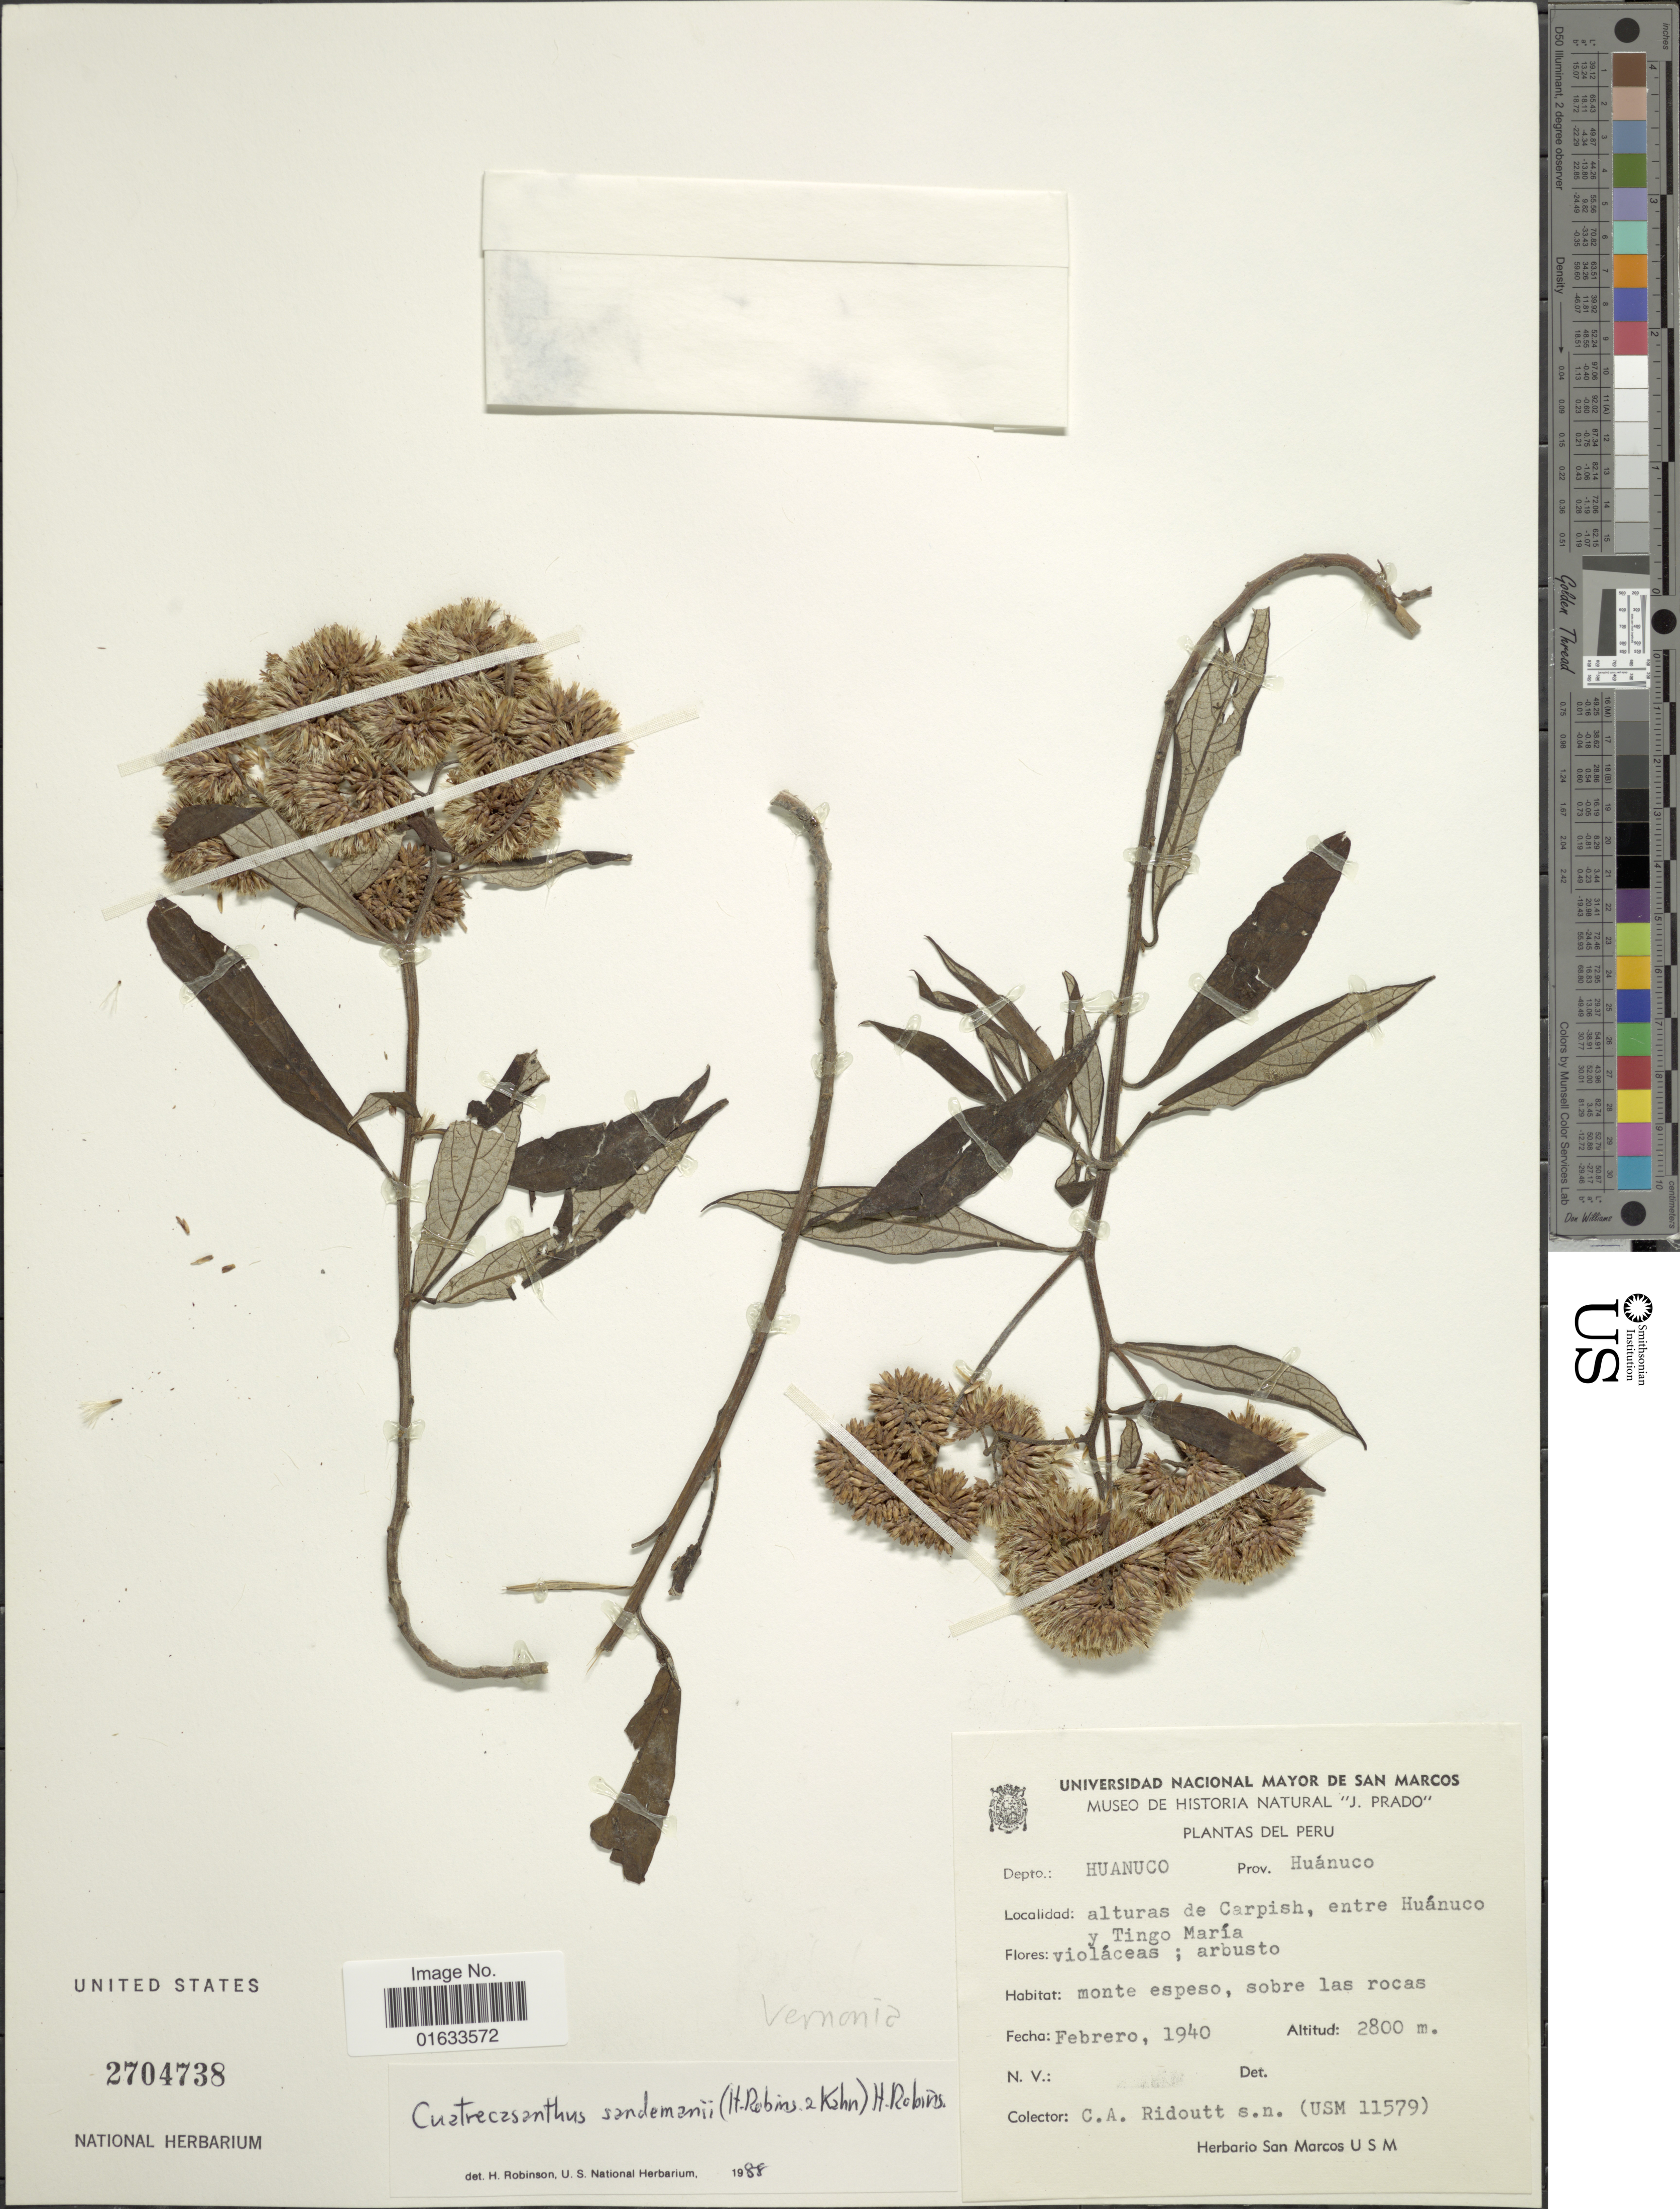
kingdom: Plantae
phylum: Tracheophyta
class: Magnoliopsida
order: Asterales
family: Asteraceae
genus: Cuatrecasanthus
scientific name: Cuatrecasanthus sandemanii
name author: (H. Rob. & B. Kahn) H. Rob.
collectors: C. Ridoutt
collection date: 1940-02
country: Peru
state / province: Huánuco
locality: Depto.: Huanuco. Prov. Huánuco. Alturas de Carpish, entre Huánuco y Tingo María.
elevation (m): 2800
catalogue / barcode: US 2704738